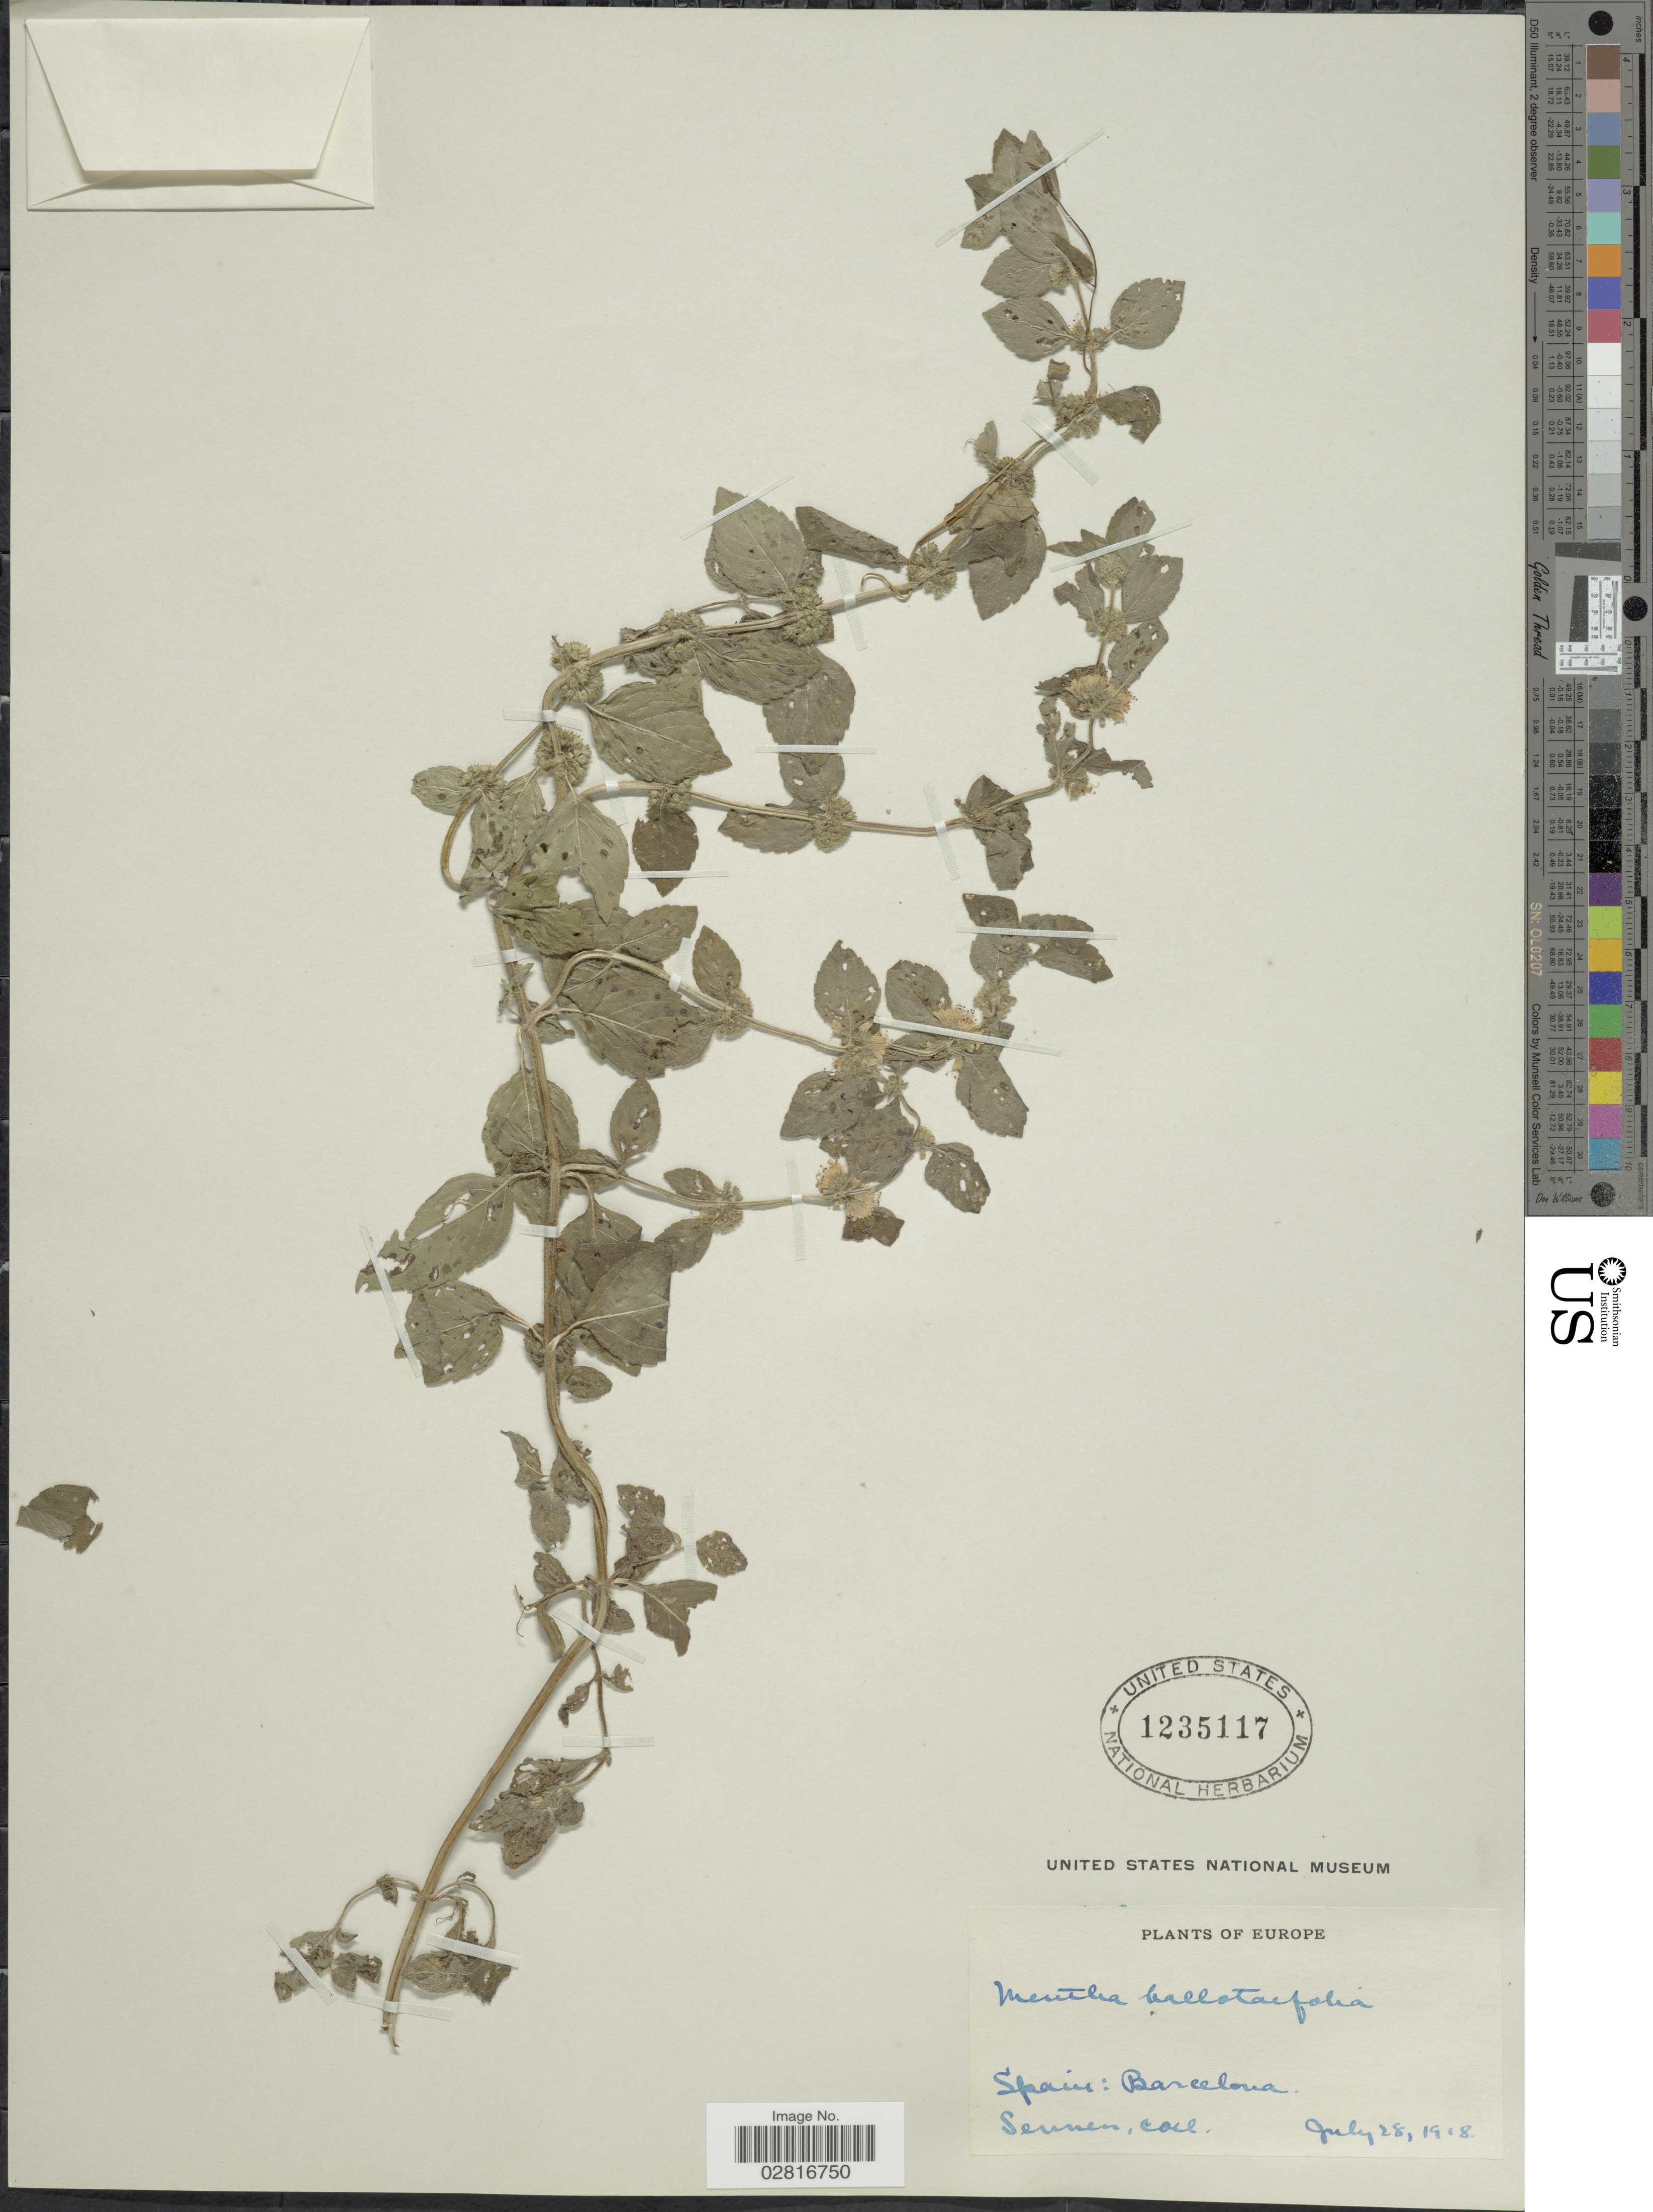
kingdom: Plantae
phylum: Tracheophyta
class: Magnoliopsida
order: Lamiales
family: Lamiaceae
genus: Mentha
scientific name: Mentha x verticillata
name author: L.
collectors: E. Sennen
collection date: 1918-07-28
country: Spain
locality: Spain: Barcelona.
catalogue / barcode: US 1235117